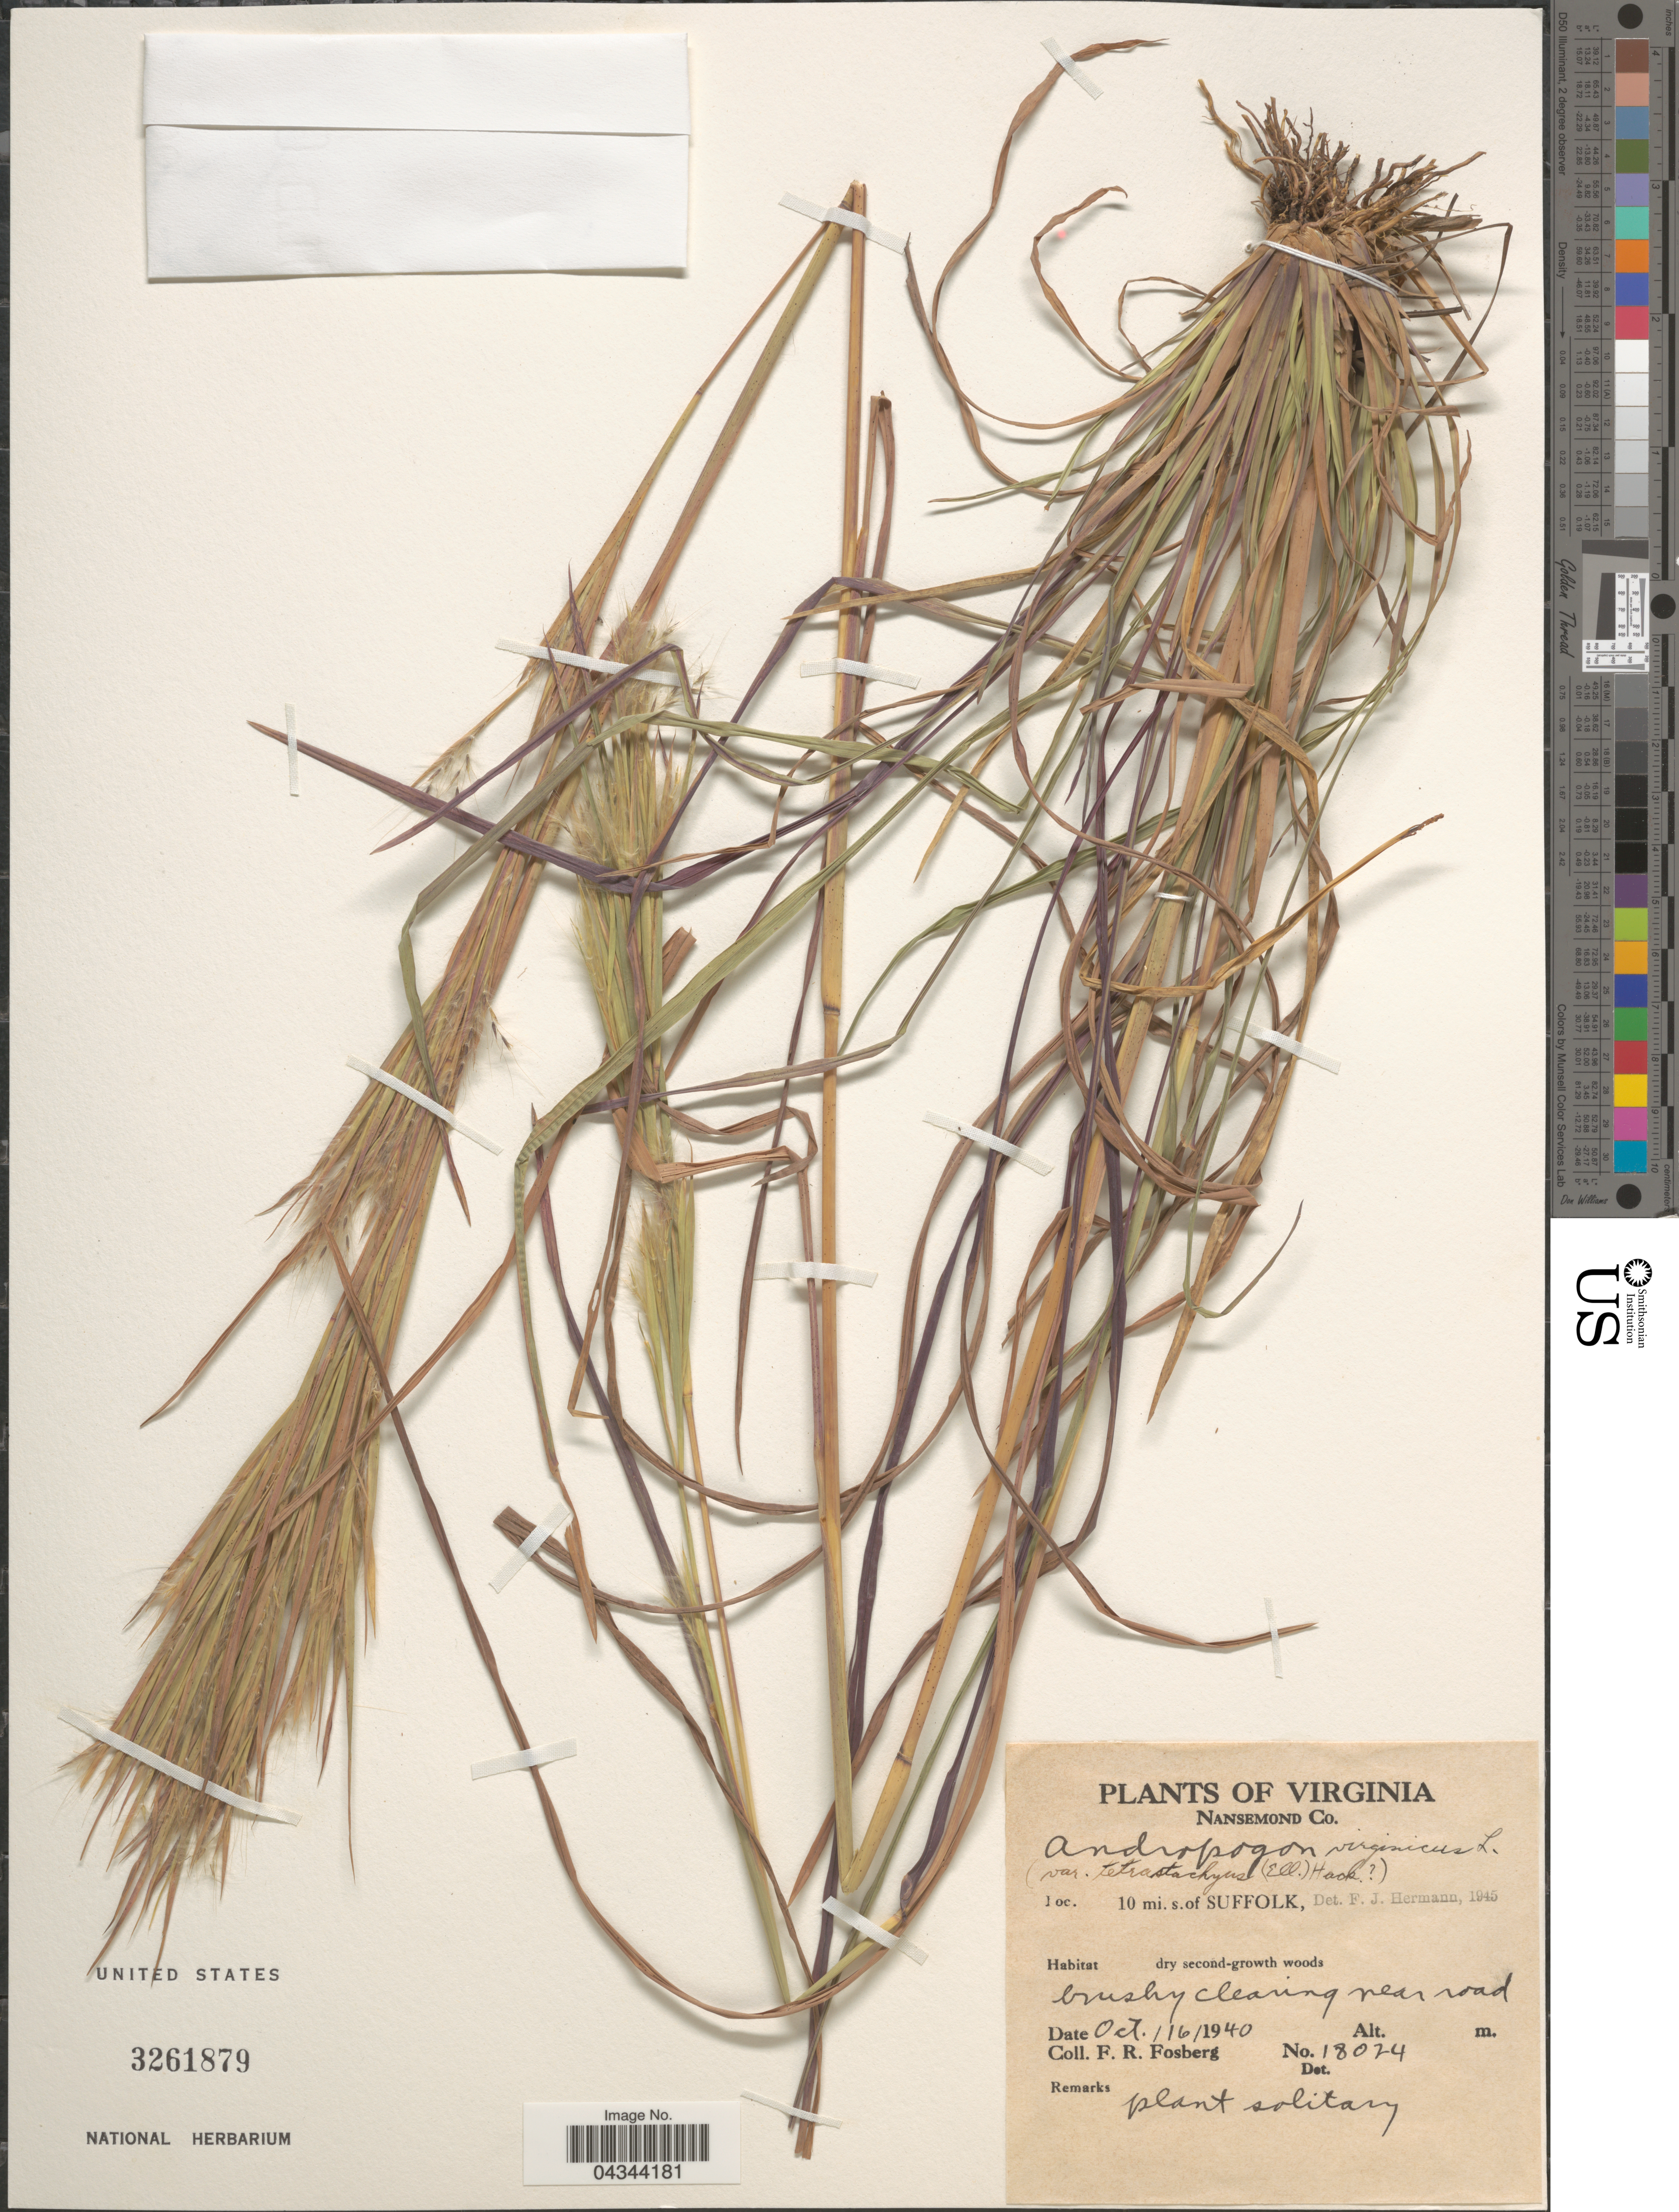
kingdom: Plantae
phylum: Tracheophyta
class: Liliopsida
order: Poales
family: Poaceae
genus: Andropogon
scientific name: Andropogon virginicus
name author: L.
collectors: F. R. Fosberg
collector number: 18024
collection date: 1940-10-16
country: United States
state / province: Virginia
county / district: City of Suffolk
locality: Nansemond Co. 10 mi. s. of Suffolk.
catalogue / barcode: US 3261879